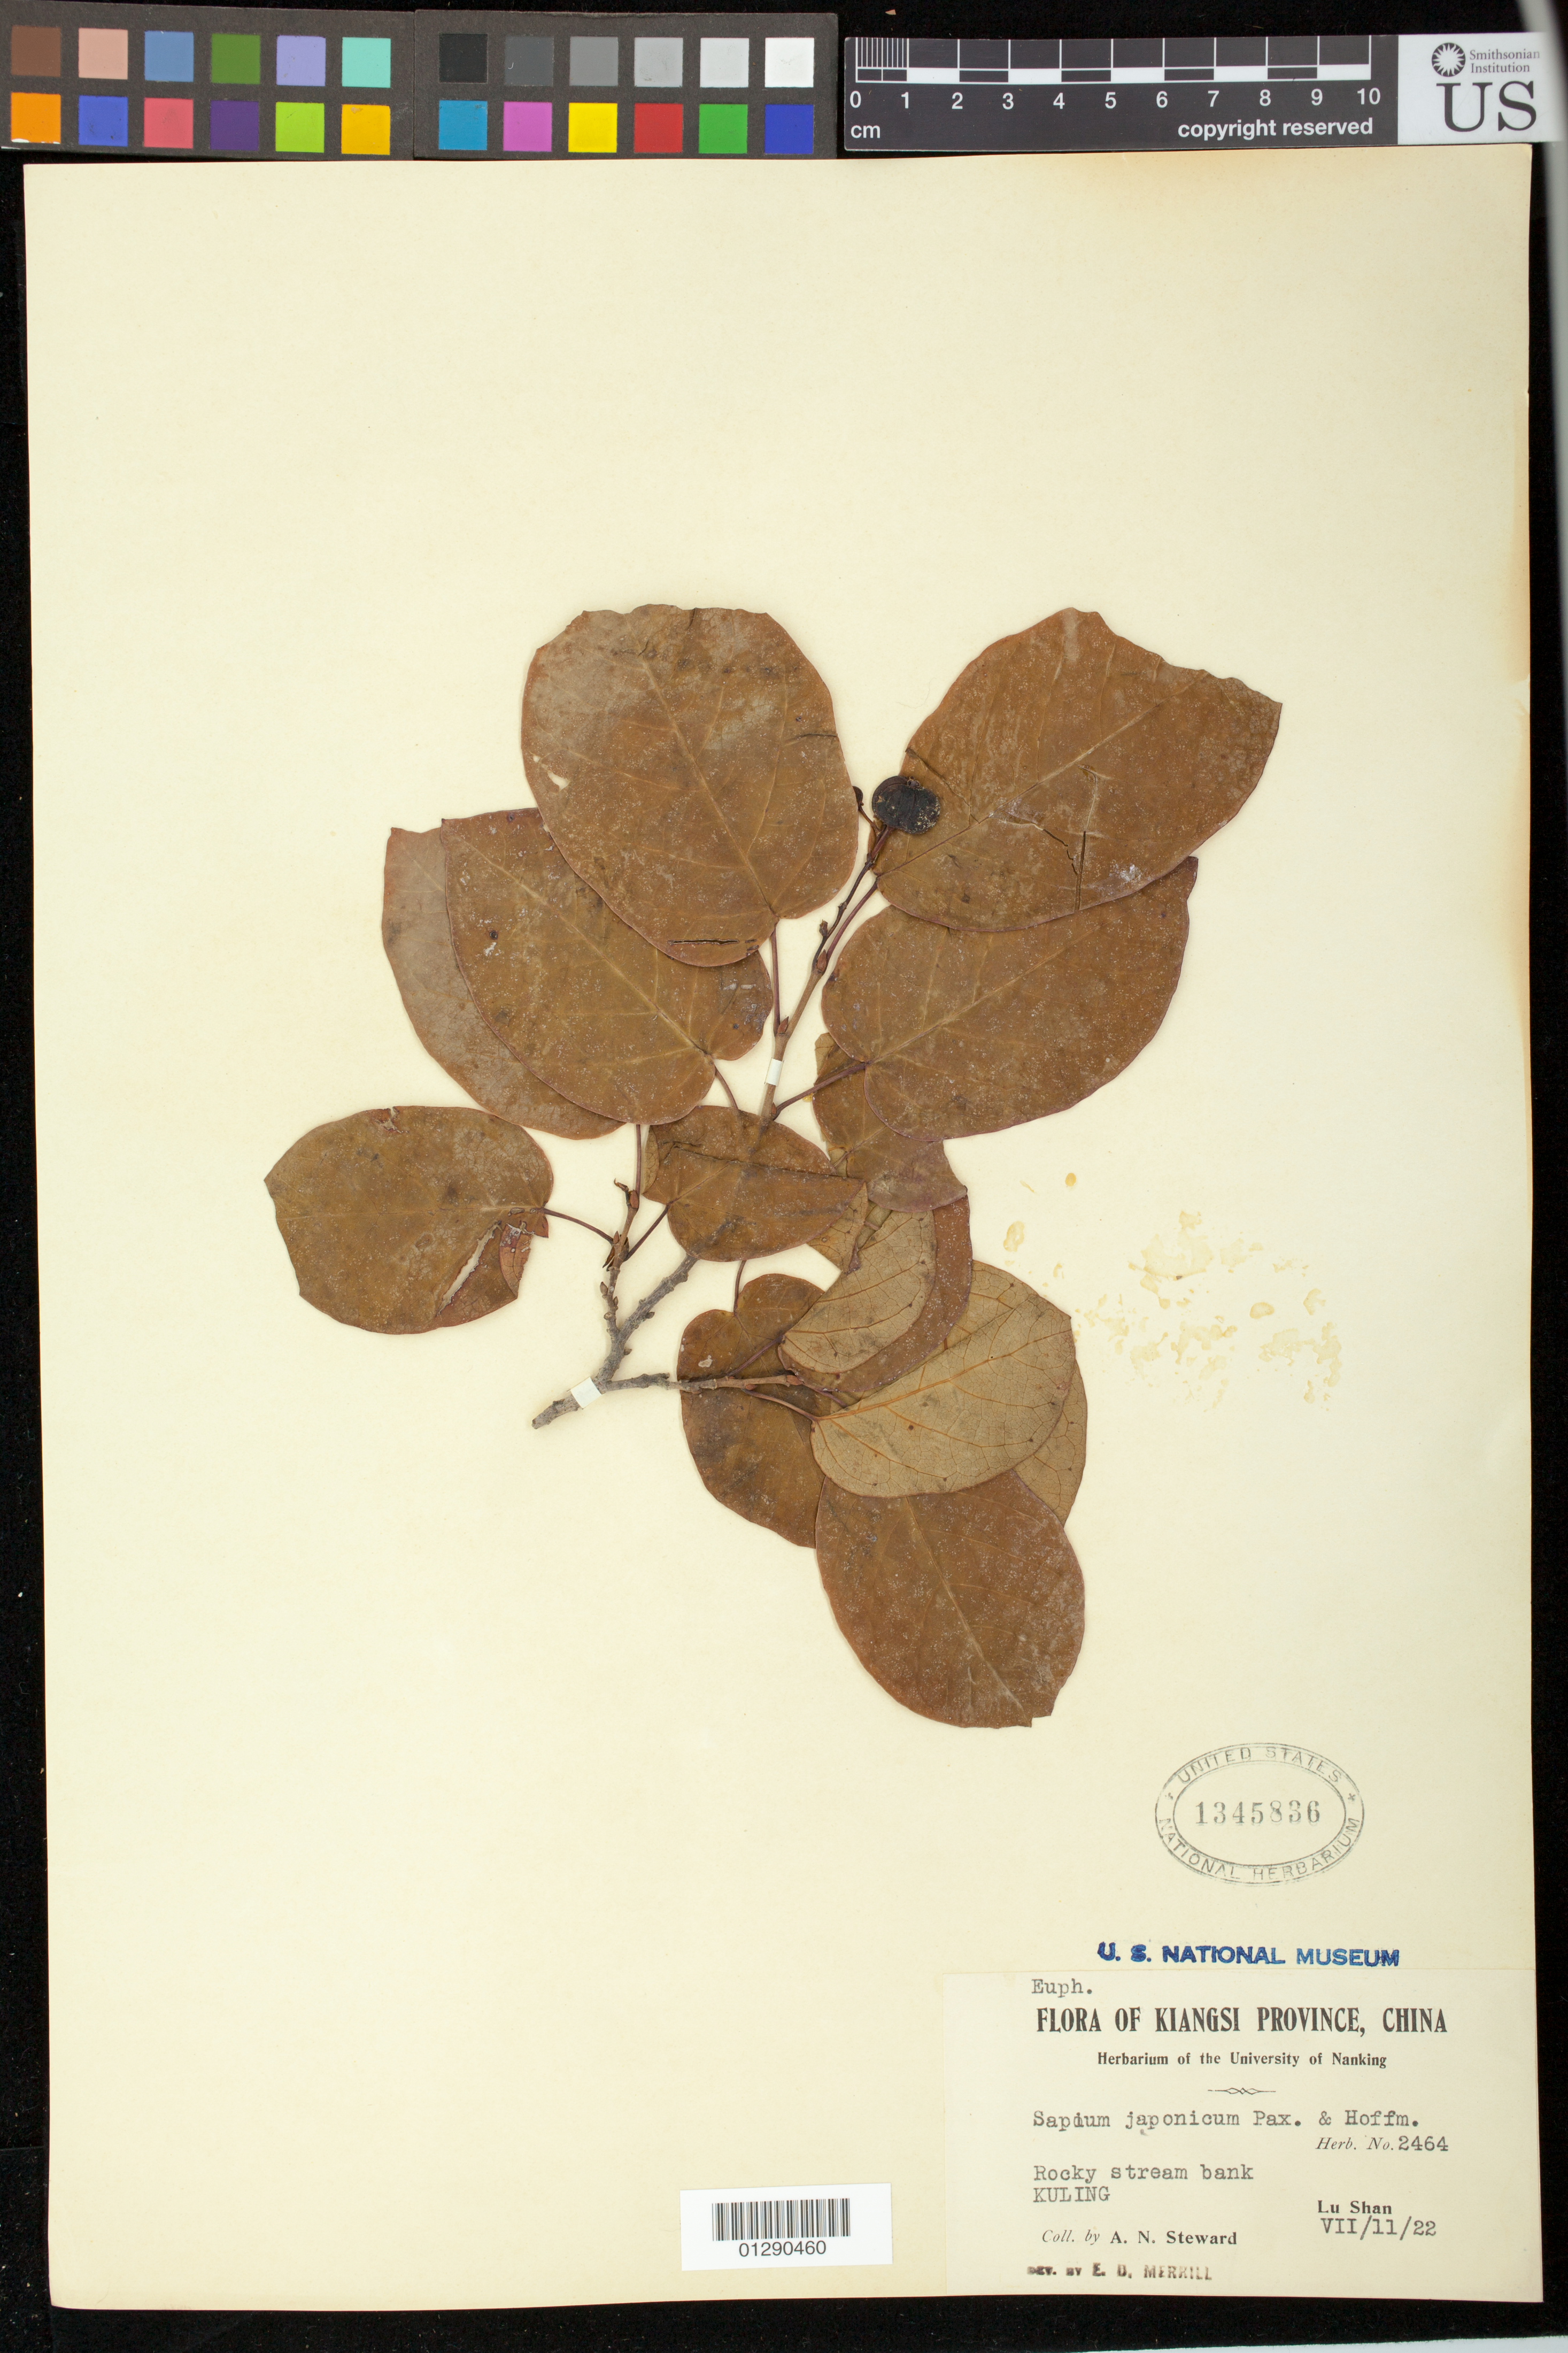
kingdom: Plantae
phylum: Tracheophyta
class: Magnoliopsida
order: Malpighiales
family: Euphorbiaceae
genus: Sapium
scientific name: Sapium japonicum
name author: (Siebold & Zucc.) Pax & K. Hoffm.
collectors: A. N. Steward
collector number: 2464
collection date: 1922-07-11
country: China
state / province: Jiangxi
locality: Kuling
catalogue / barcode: US 1345836